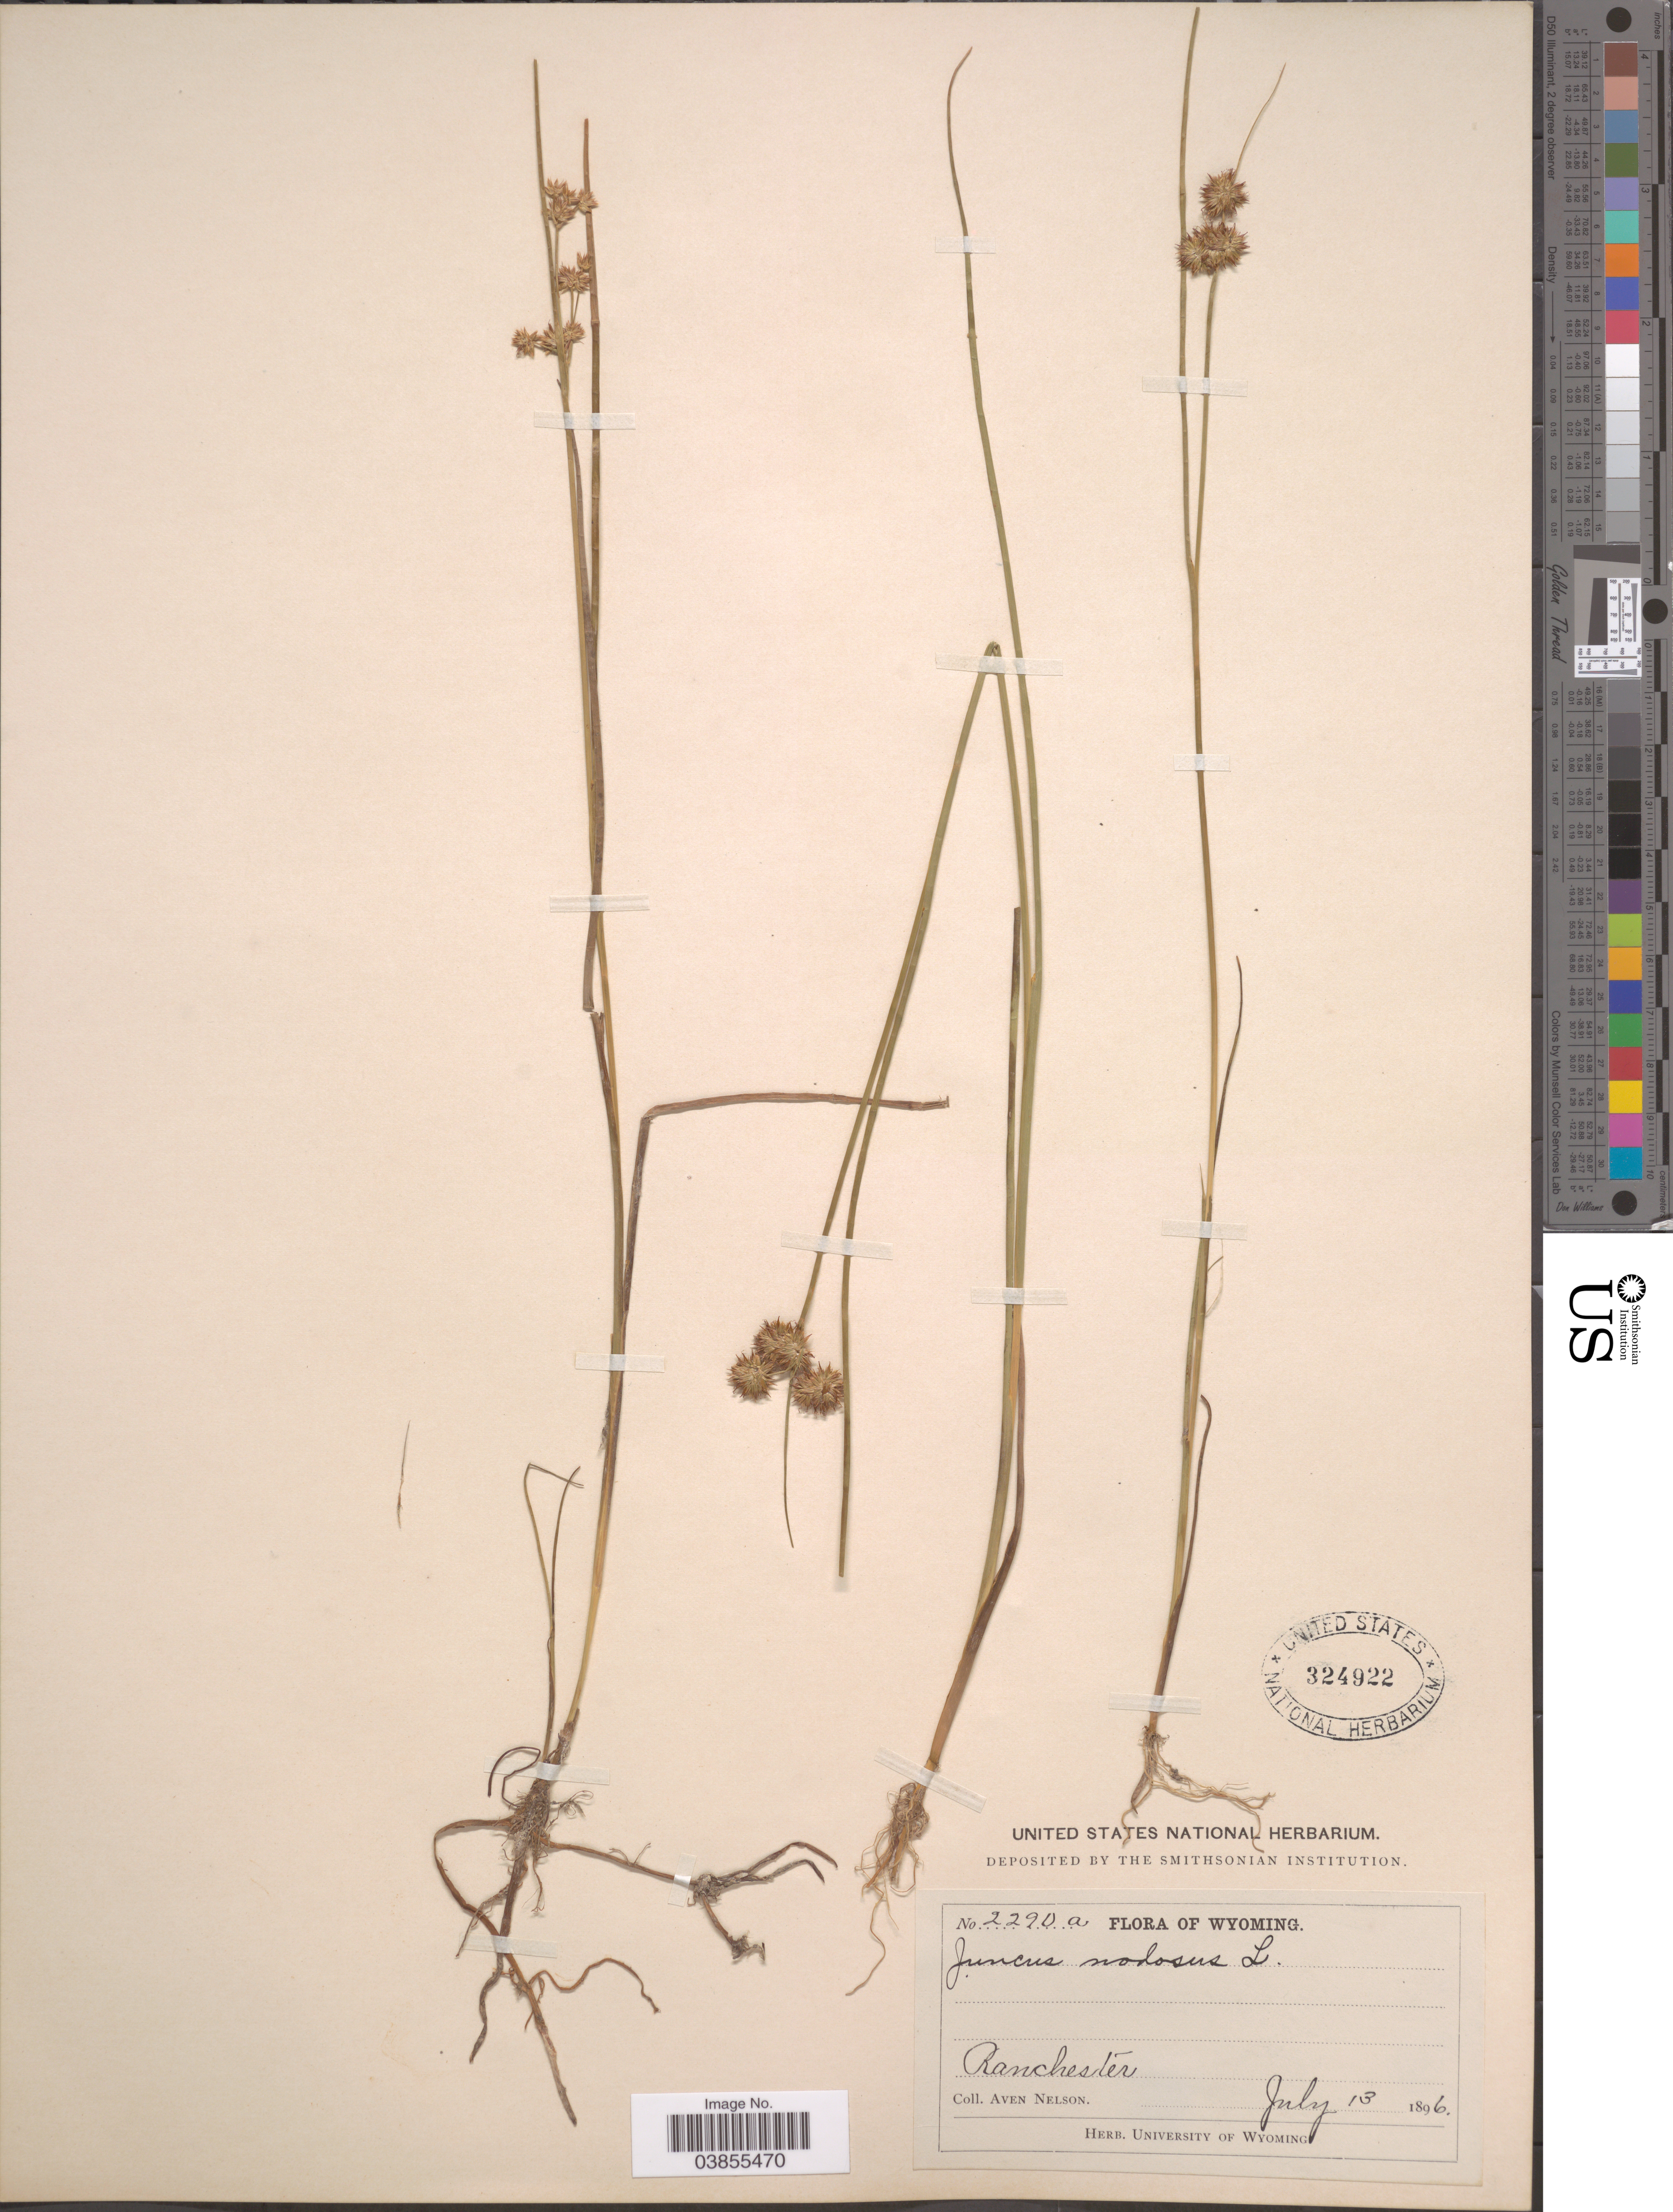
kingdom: Plantae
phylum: Tracheophyta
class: Liliopsida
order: Poales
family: Juncaceae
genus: Juncus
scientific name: Juncus nodosus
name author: L.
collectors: A. Nelson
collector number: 2290a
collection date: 1896-07-13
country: United States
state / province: Wyoming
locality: Ranchester.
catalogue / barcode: US 324922